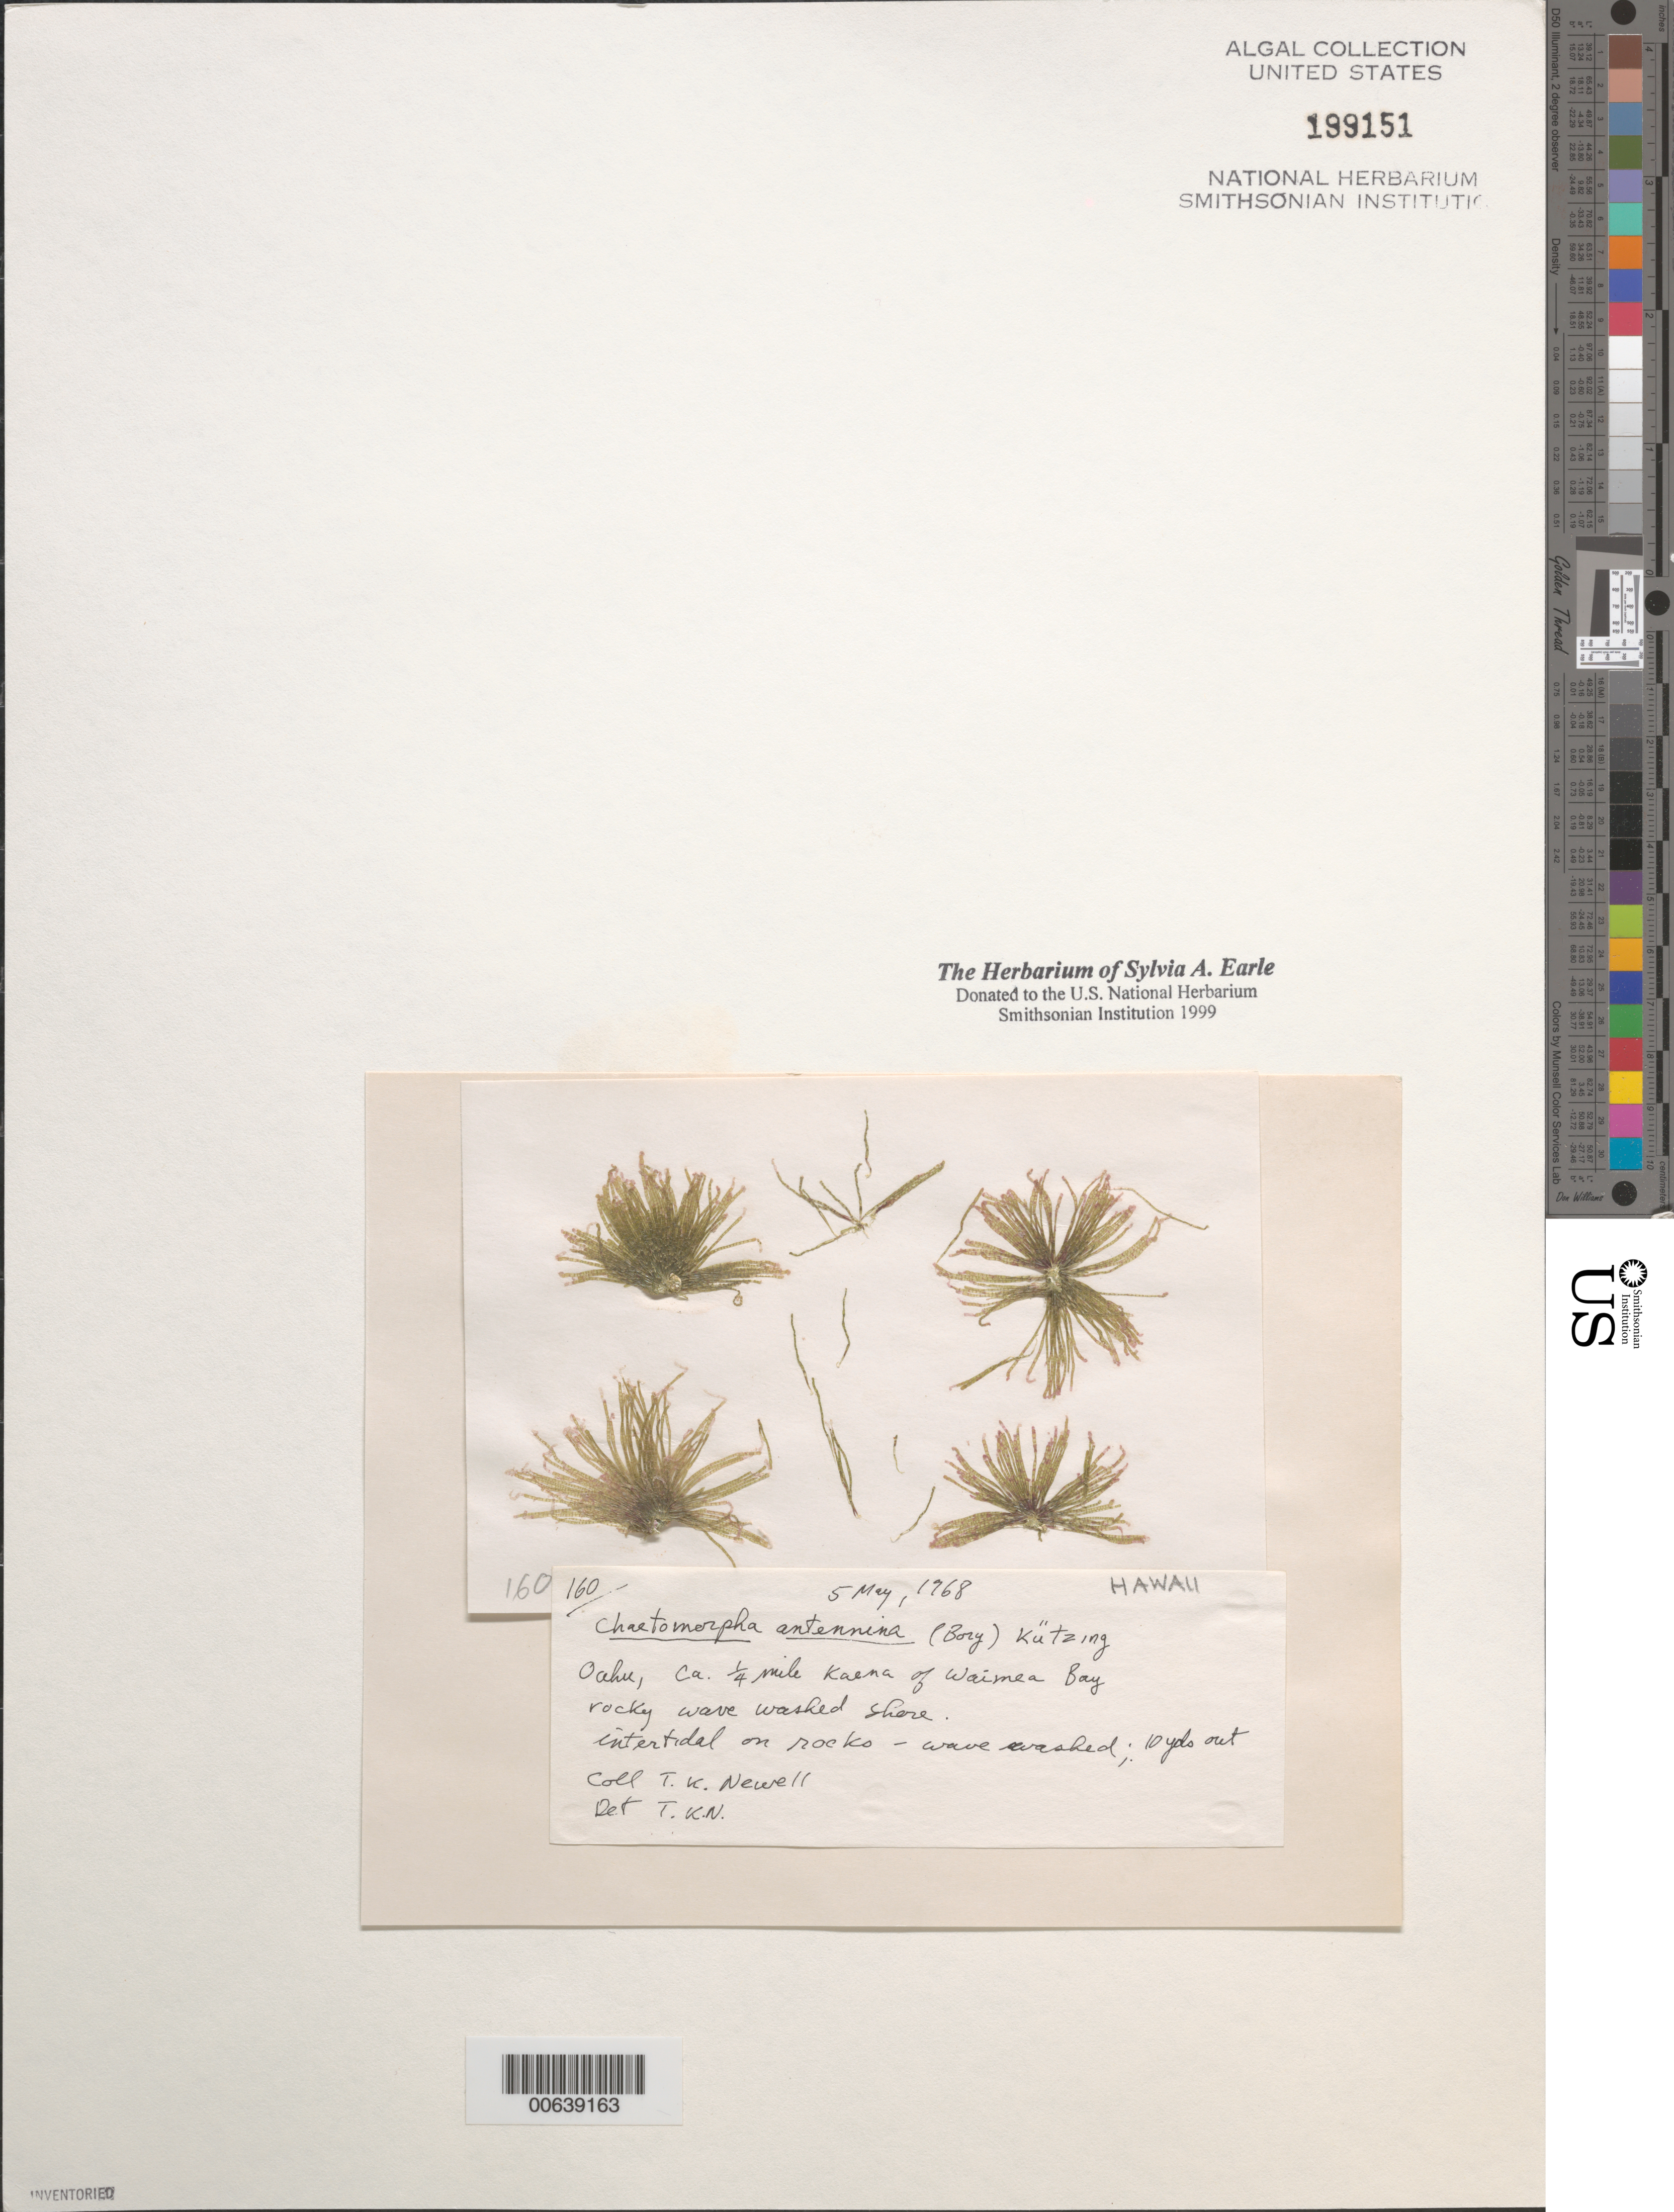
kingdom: Plantae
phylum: Chlorophyta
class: Ulvophyceae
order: Cladophorales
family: Cladophoraceae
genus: Chaetomorpha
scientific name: Chaetomorpha antennina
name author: (Bory) Kütz.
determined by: Newell, Thomas K.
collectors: T. K. Newell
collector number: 160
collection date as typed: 05 May 1968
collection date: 1968-05-05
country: United States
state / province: Hawaii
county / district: Honolulu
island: Oahu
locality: Near Waimea Bay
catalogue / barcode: US 199151